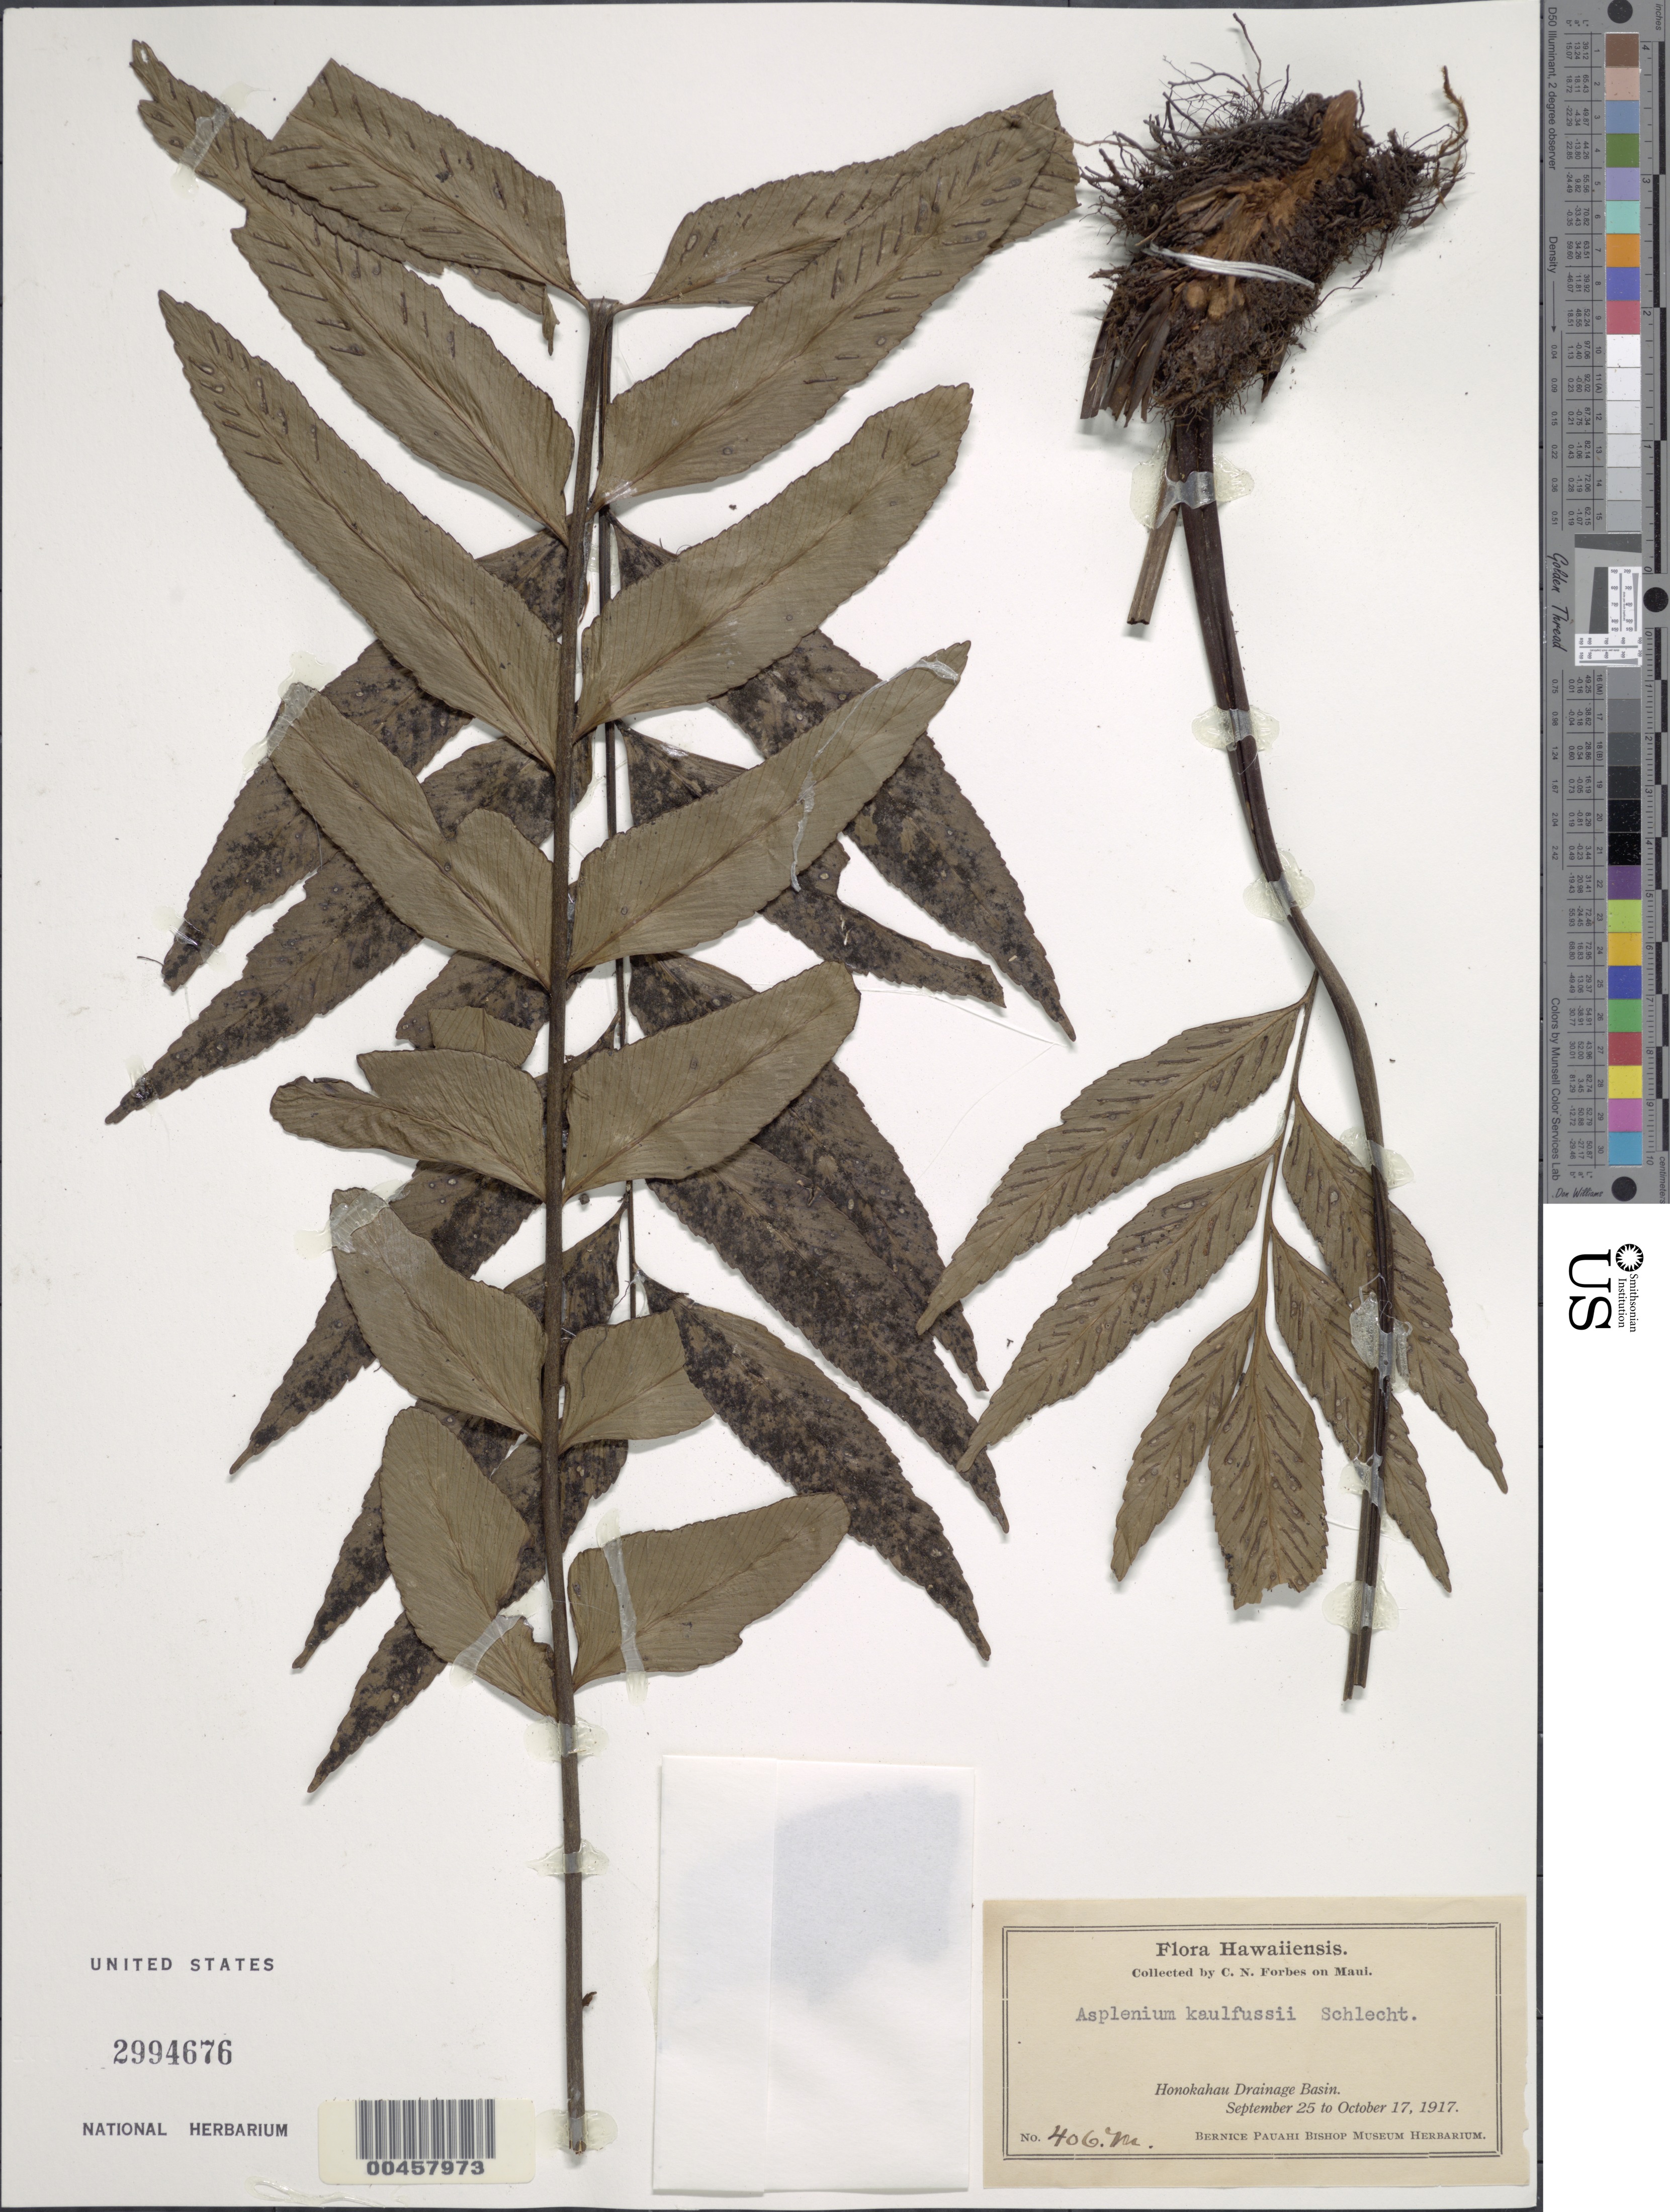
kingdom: Plantae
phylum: Tracheophyta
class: Polypodiopsida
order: Polypodiales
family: Aspleniaceae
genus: Asplenium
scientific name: Asplenium kaulfussii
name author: Schltdl.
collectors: C. N. Forbes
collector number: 406.M.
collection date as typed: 25 Sep 1917 to 17 Oct 1917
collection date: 1917-09-25/1917-10-17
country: United States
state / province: Hawaii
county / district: Maui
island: Maui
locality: Honokahau Drainage Basin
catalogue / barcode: US 2994676